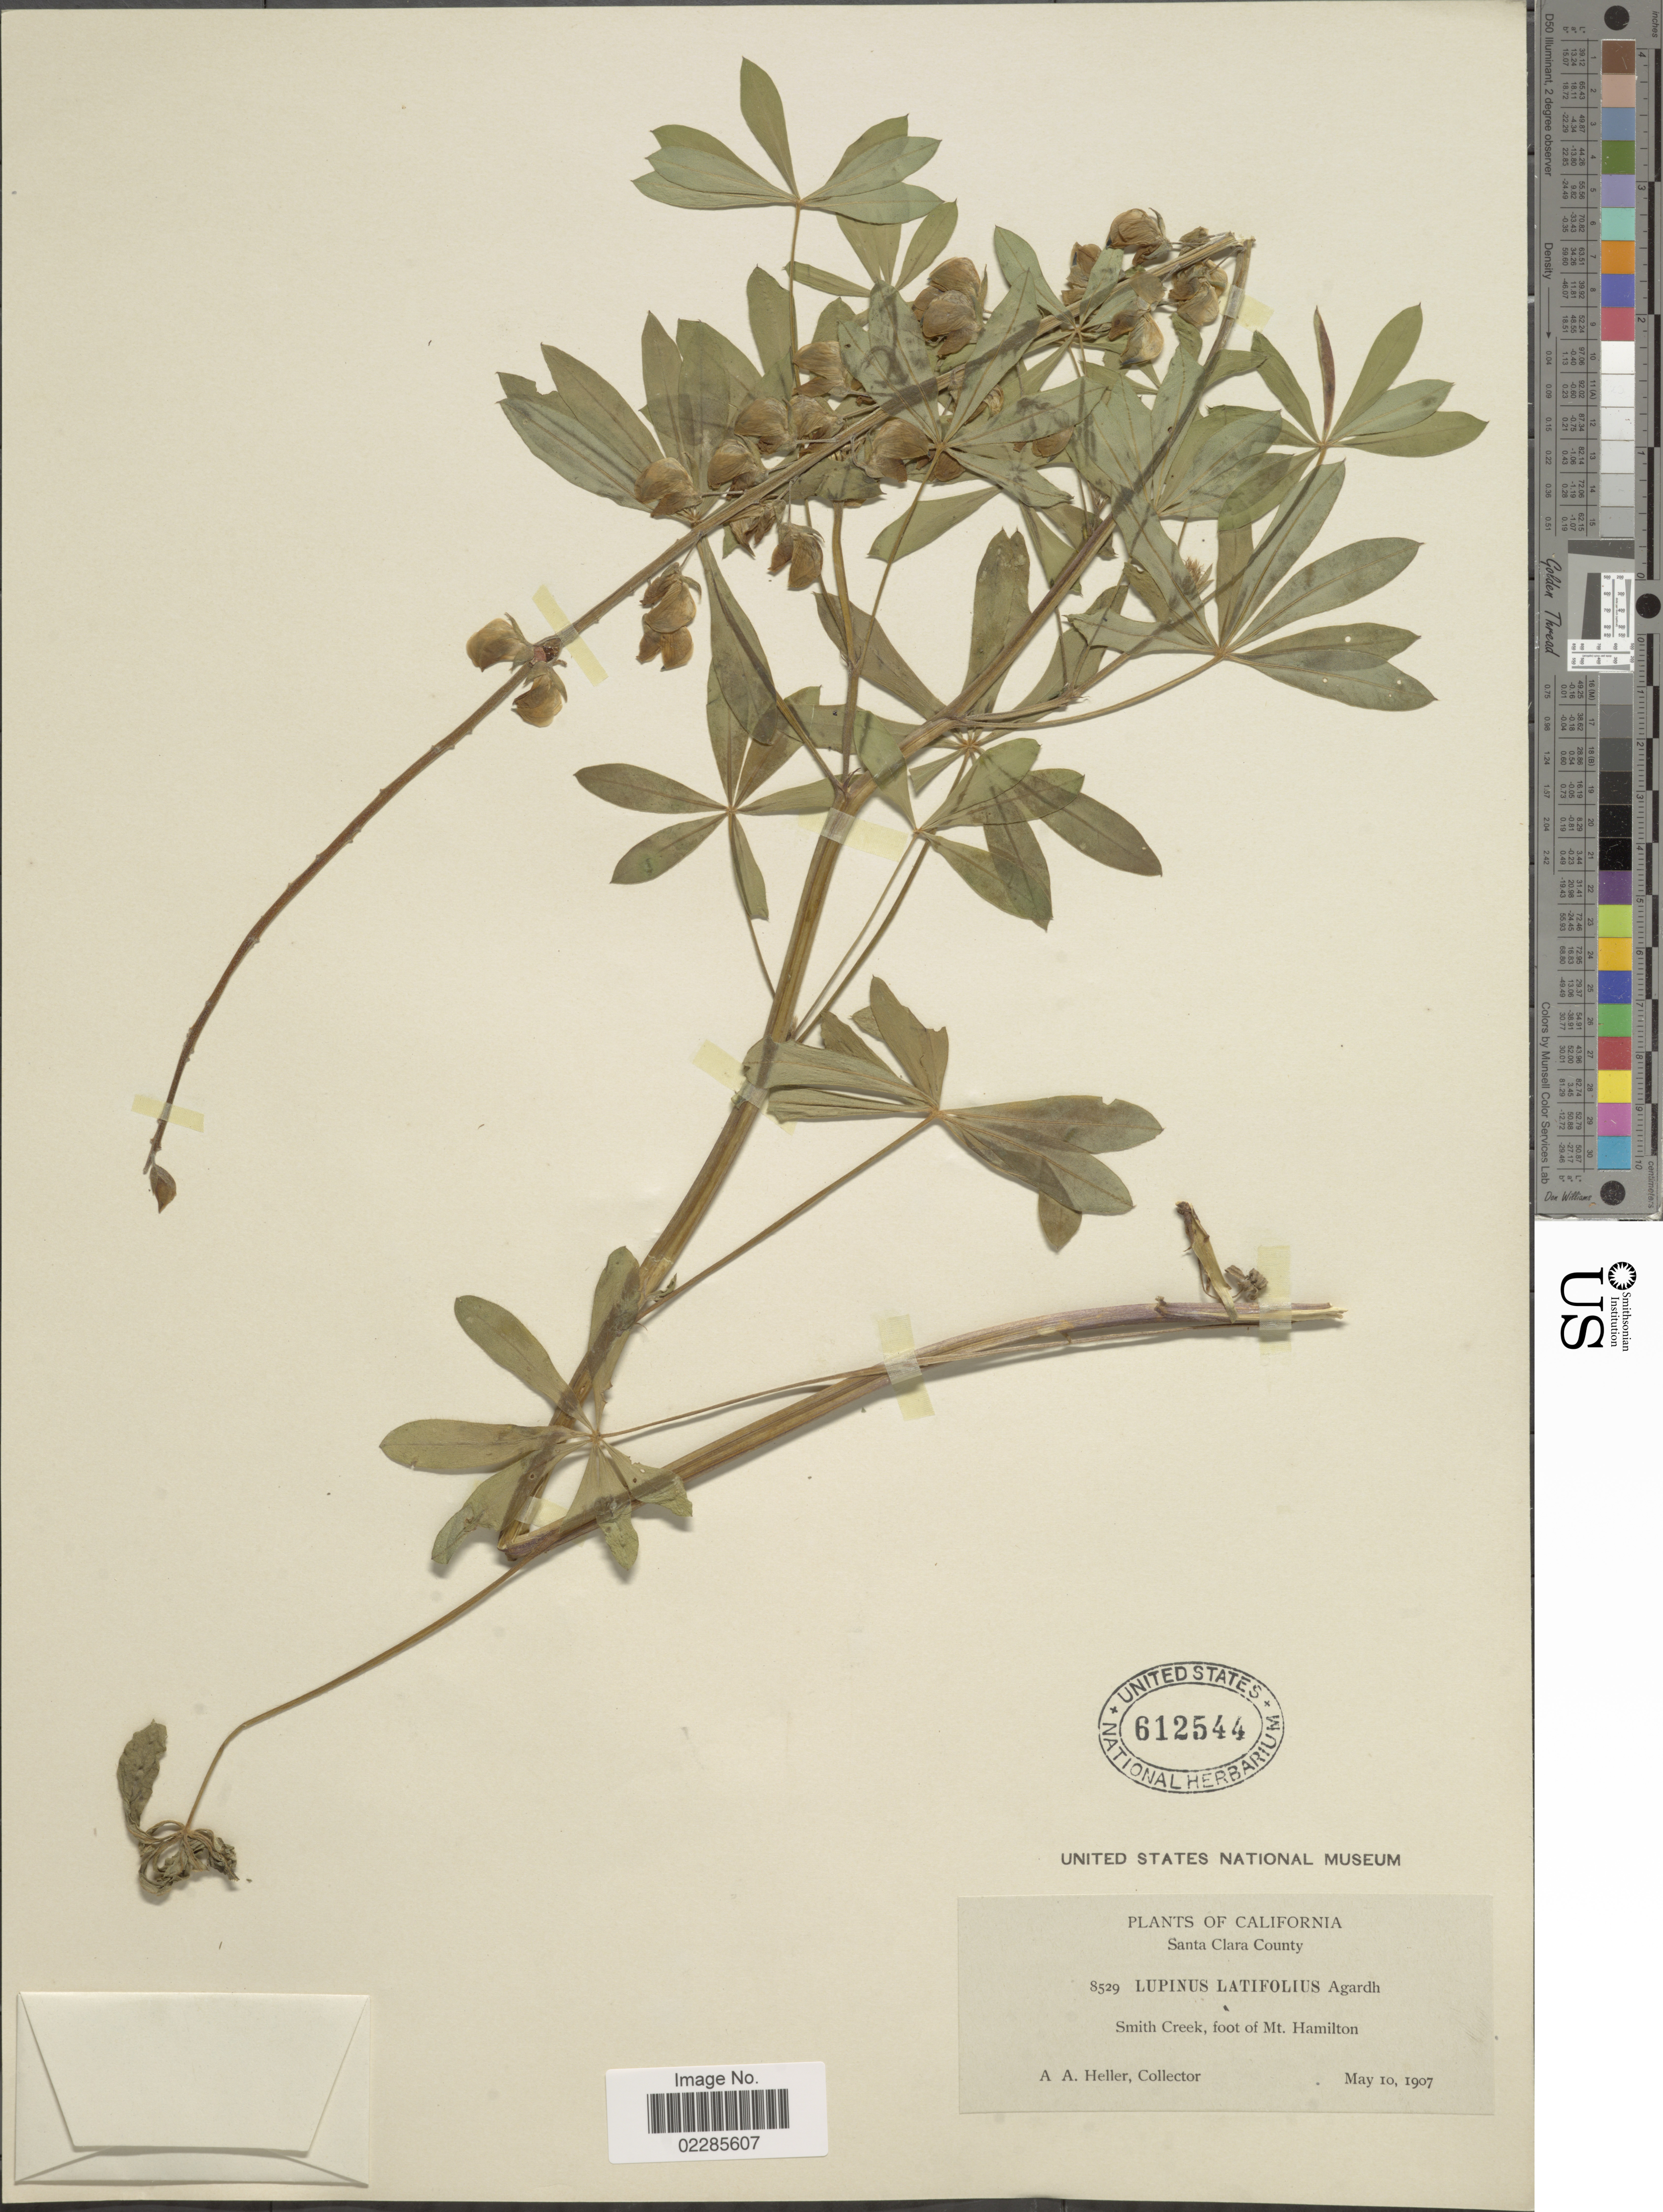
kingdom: Plantae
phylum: Tracheophyta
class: Magnoliopsida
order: Fabales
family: Fabaceae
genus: Lupinus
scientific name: Lupinus latifolius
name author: Lindl. ex J. Agardh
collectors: A. A. Heller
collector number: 8529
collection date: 1907-05-10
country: United States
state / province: California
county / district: Santa Clara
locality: Santa Clara County, Smith Creek, foot of Mt Hamilton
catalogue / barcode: US 612544